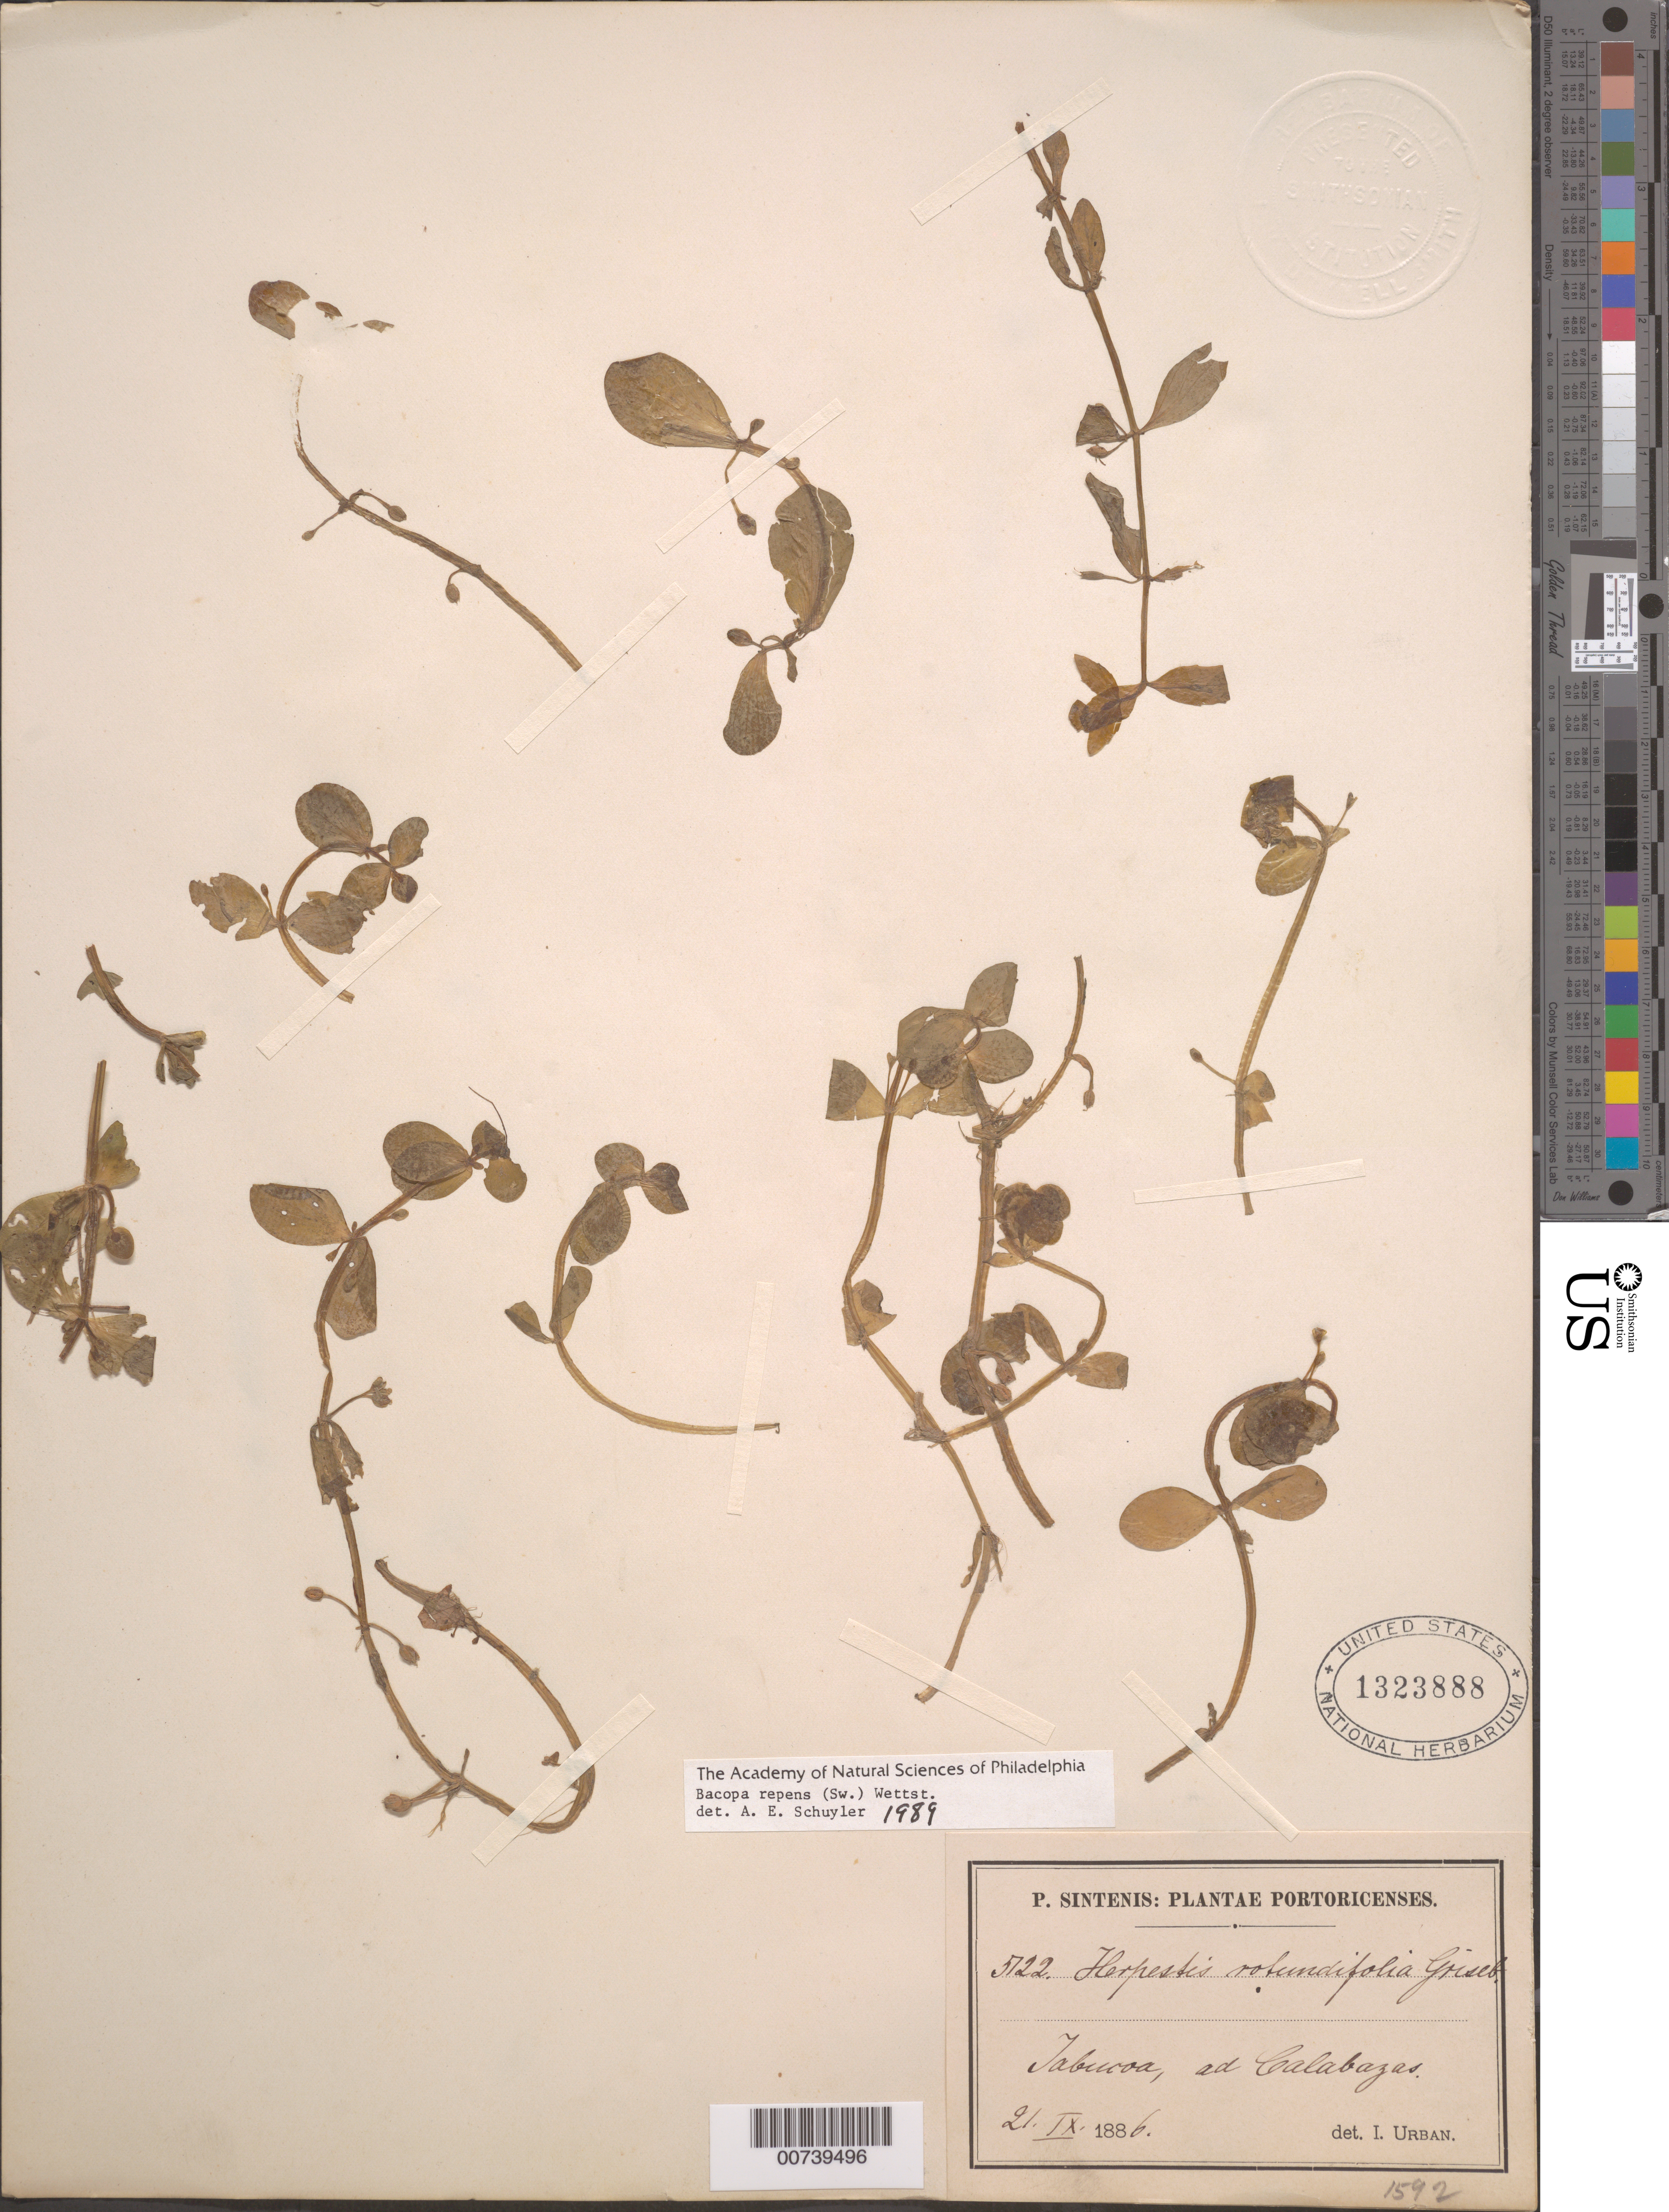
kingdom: Plantae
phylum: Tracheophyta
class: Magnoliopsida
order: Lamiales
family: Plantaginaceae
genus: Bacopa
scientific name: Bacopa repens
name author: (Sw.) Wettst.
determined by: Schuyler, A. E.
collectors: P. Sintenis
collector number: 5122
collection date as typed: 21 Sep 1886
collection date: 1886-09-21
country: Puerto Rico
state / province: Yabucoa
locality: Yabucoa, ad Calabazas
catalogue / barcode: US 1323888